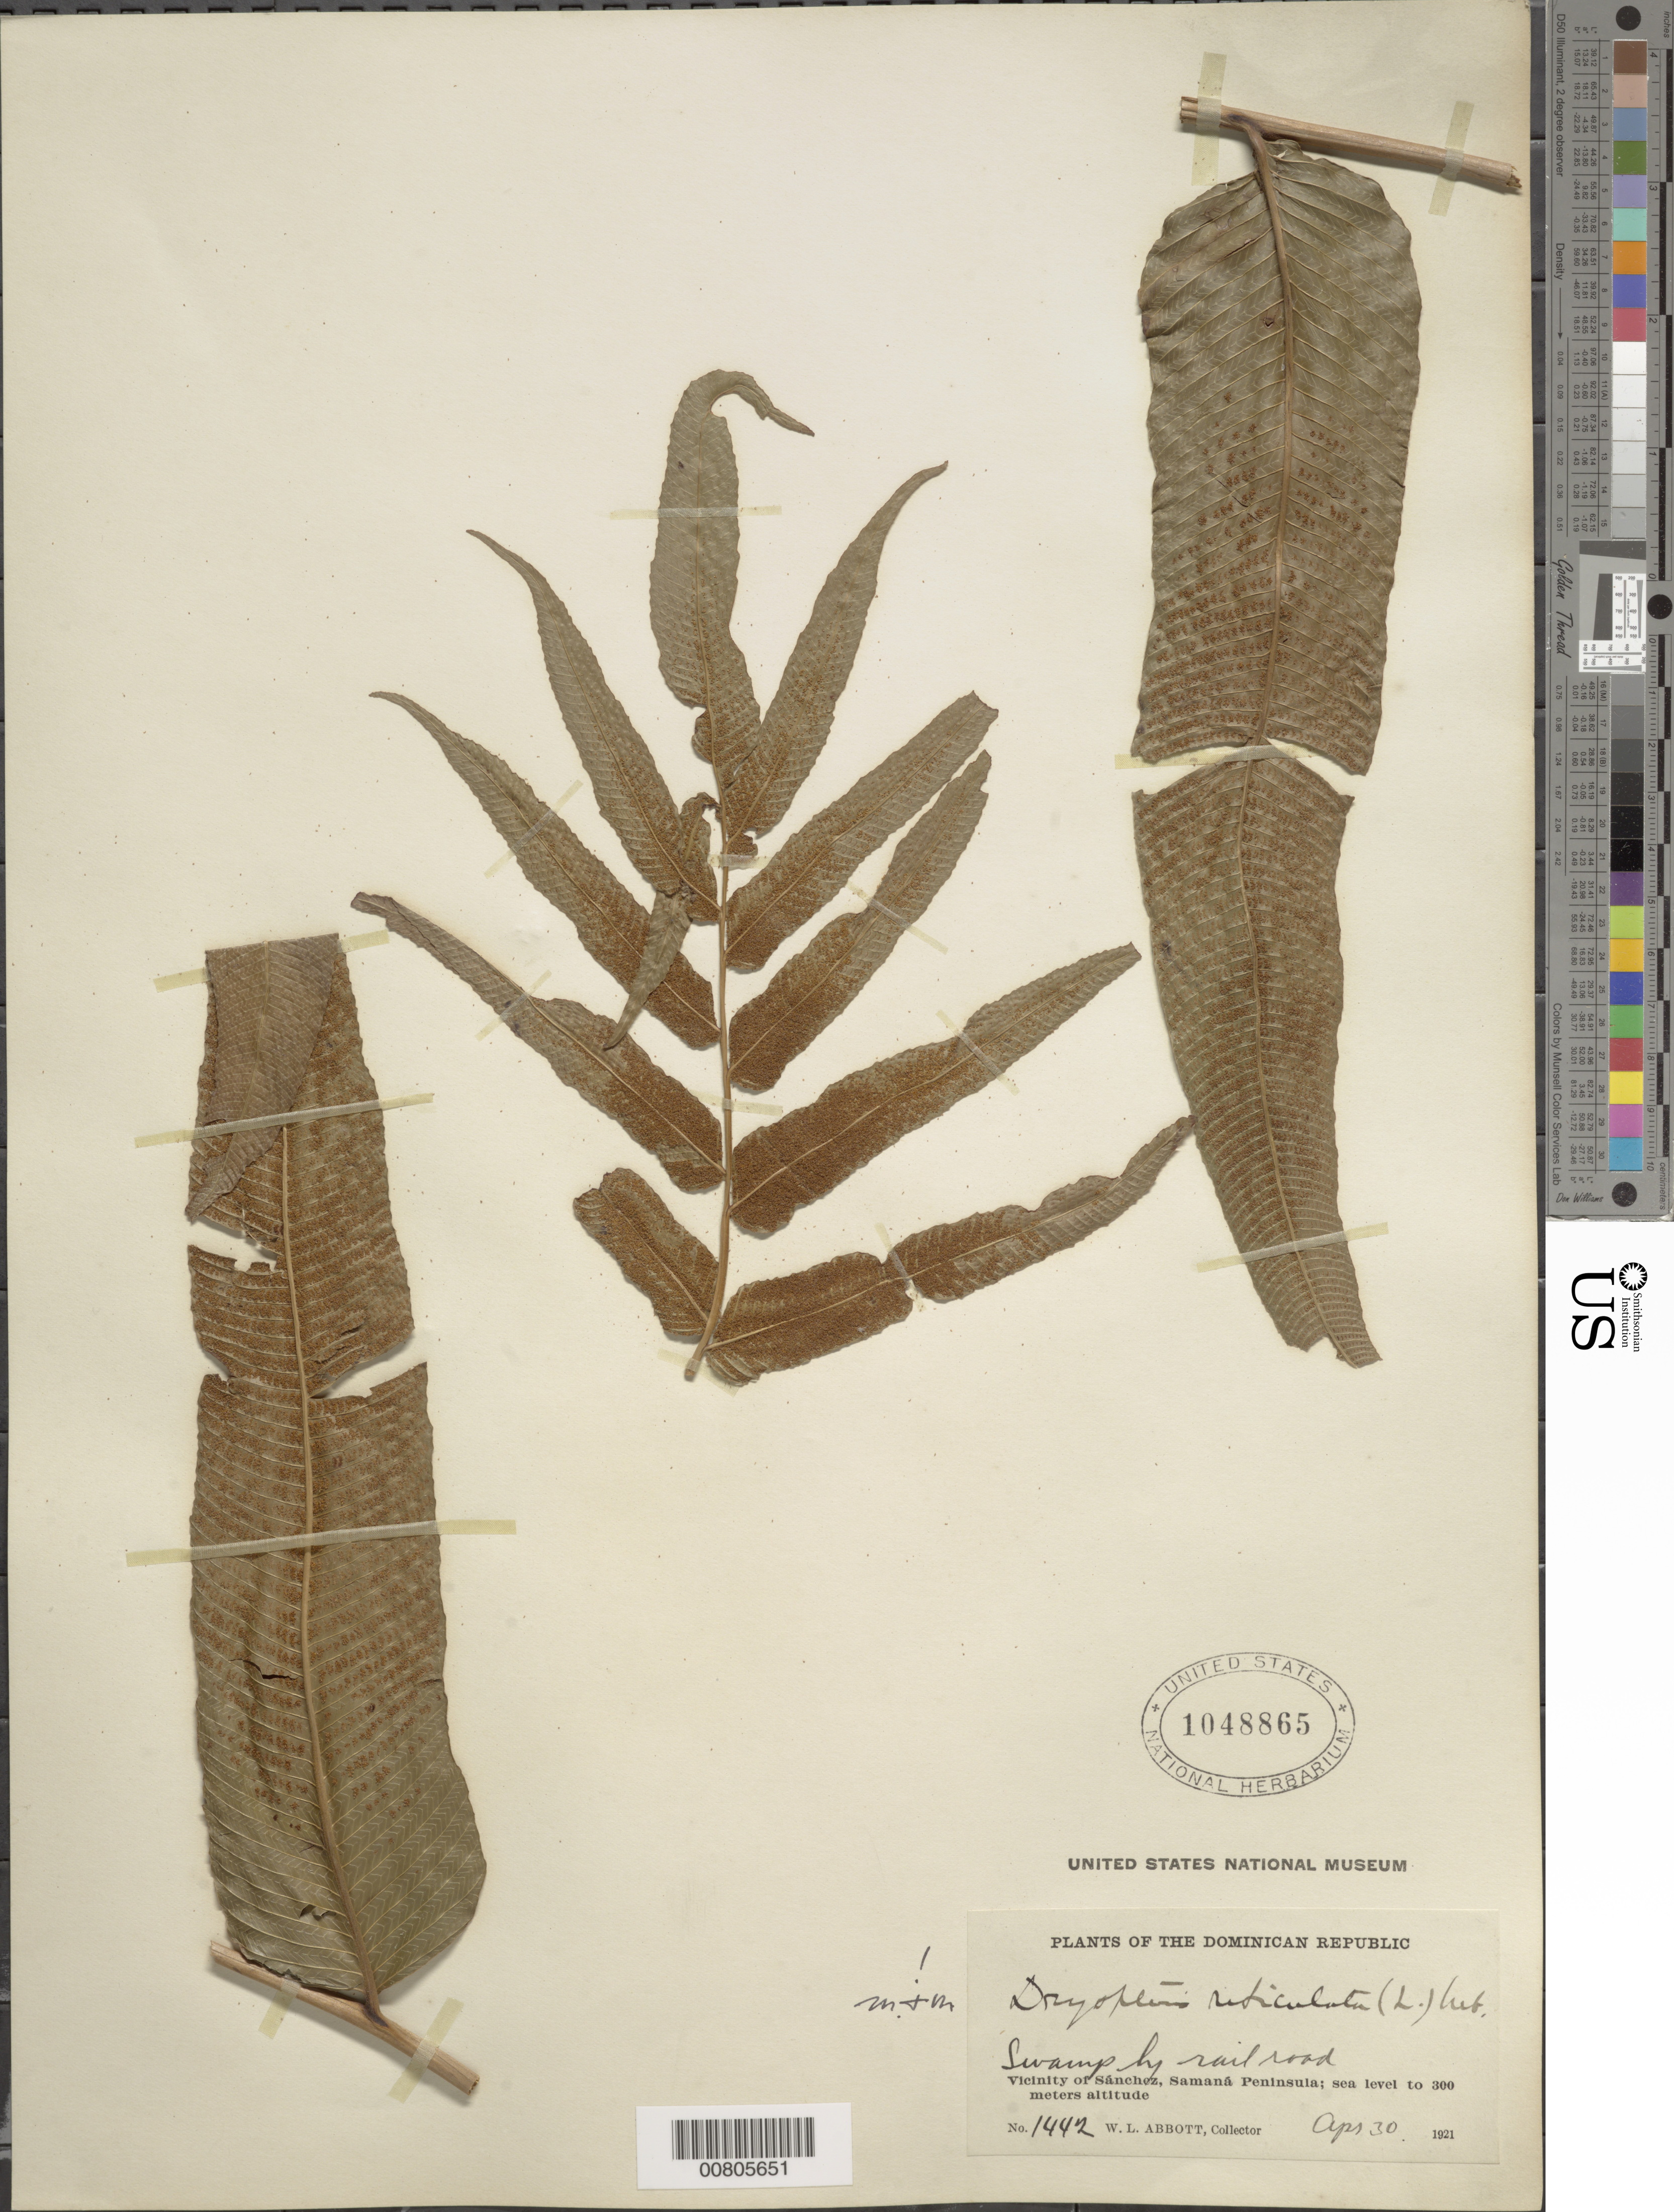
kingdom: Plantae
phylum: Tracheophyta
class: Polypodiopsida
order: Polypodiales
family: Thelypteridaceae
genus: Meniscium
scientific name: Meniscium reticulatum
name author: (L.) Sw.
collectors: W. L. Abbott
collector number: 1442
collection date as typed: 30 Apr 1921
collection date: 1921-04-30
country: Dominican Republic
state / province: Samana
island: Hispaniola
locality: Sánchez vicinity, Samaná Peninsula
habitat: Swamp by railroad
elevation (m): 0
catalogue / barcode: US 1048865